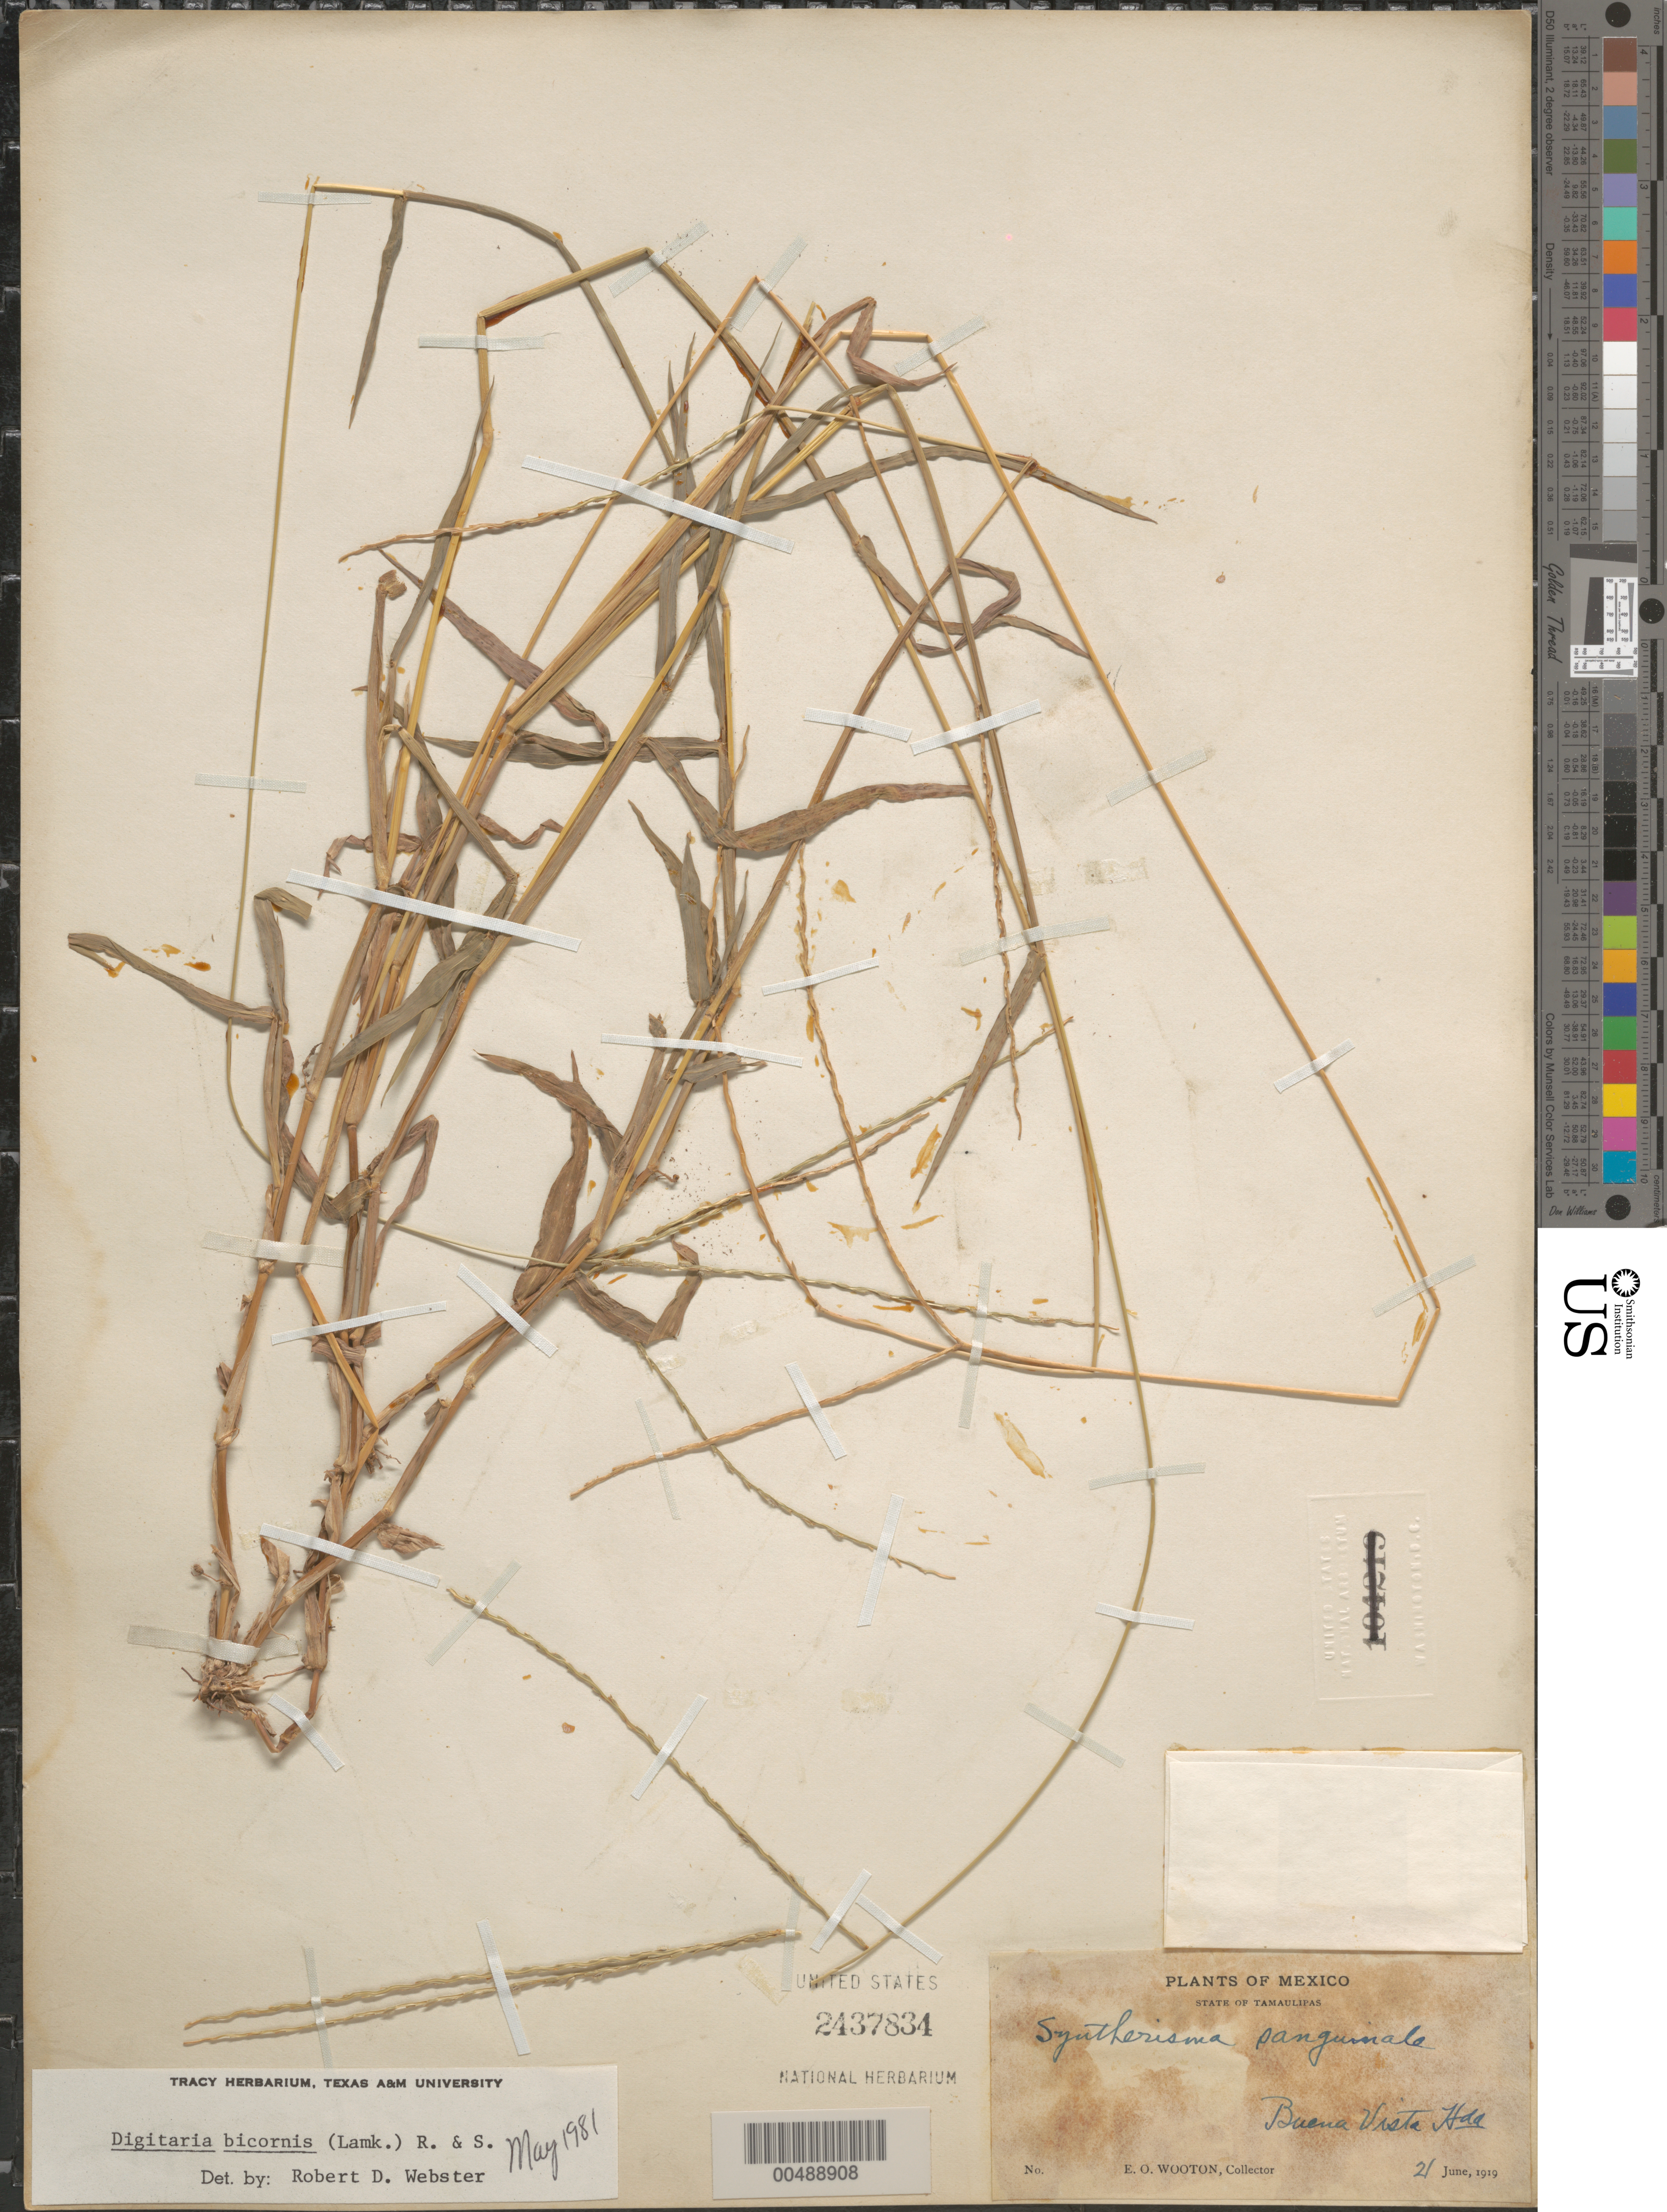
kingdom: Plantae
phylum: Tracheophyta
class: Liliopsida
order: Poales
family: Poaceae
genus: Digitaria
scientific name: Digitaria bicornis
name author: (Lam.) Roem. & Schult.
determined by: Webster, Robert D.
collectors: E. O. Wooton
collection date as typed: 21 Jun 1919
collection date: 1919-06-21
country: Mexico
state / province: Tamaulipas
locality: Buena Vista Hda.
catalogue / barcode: US 2437834